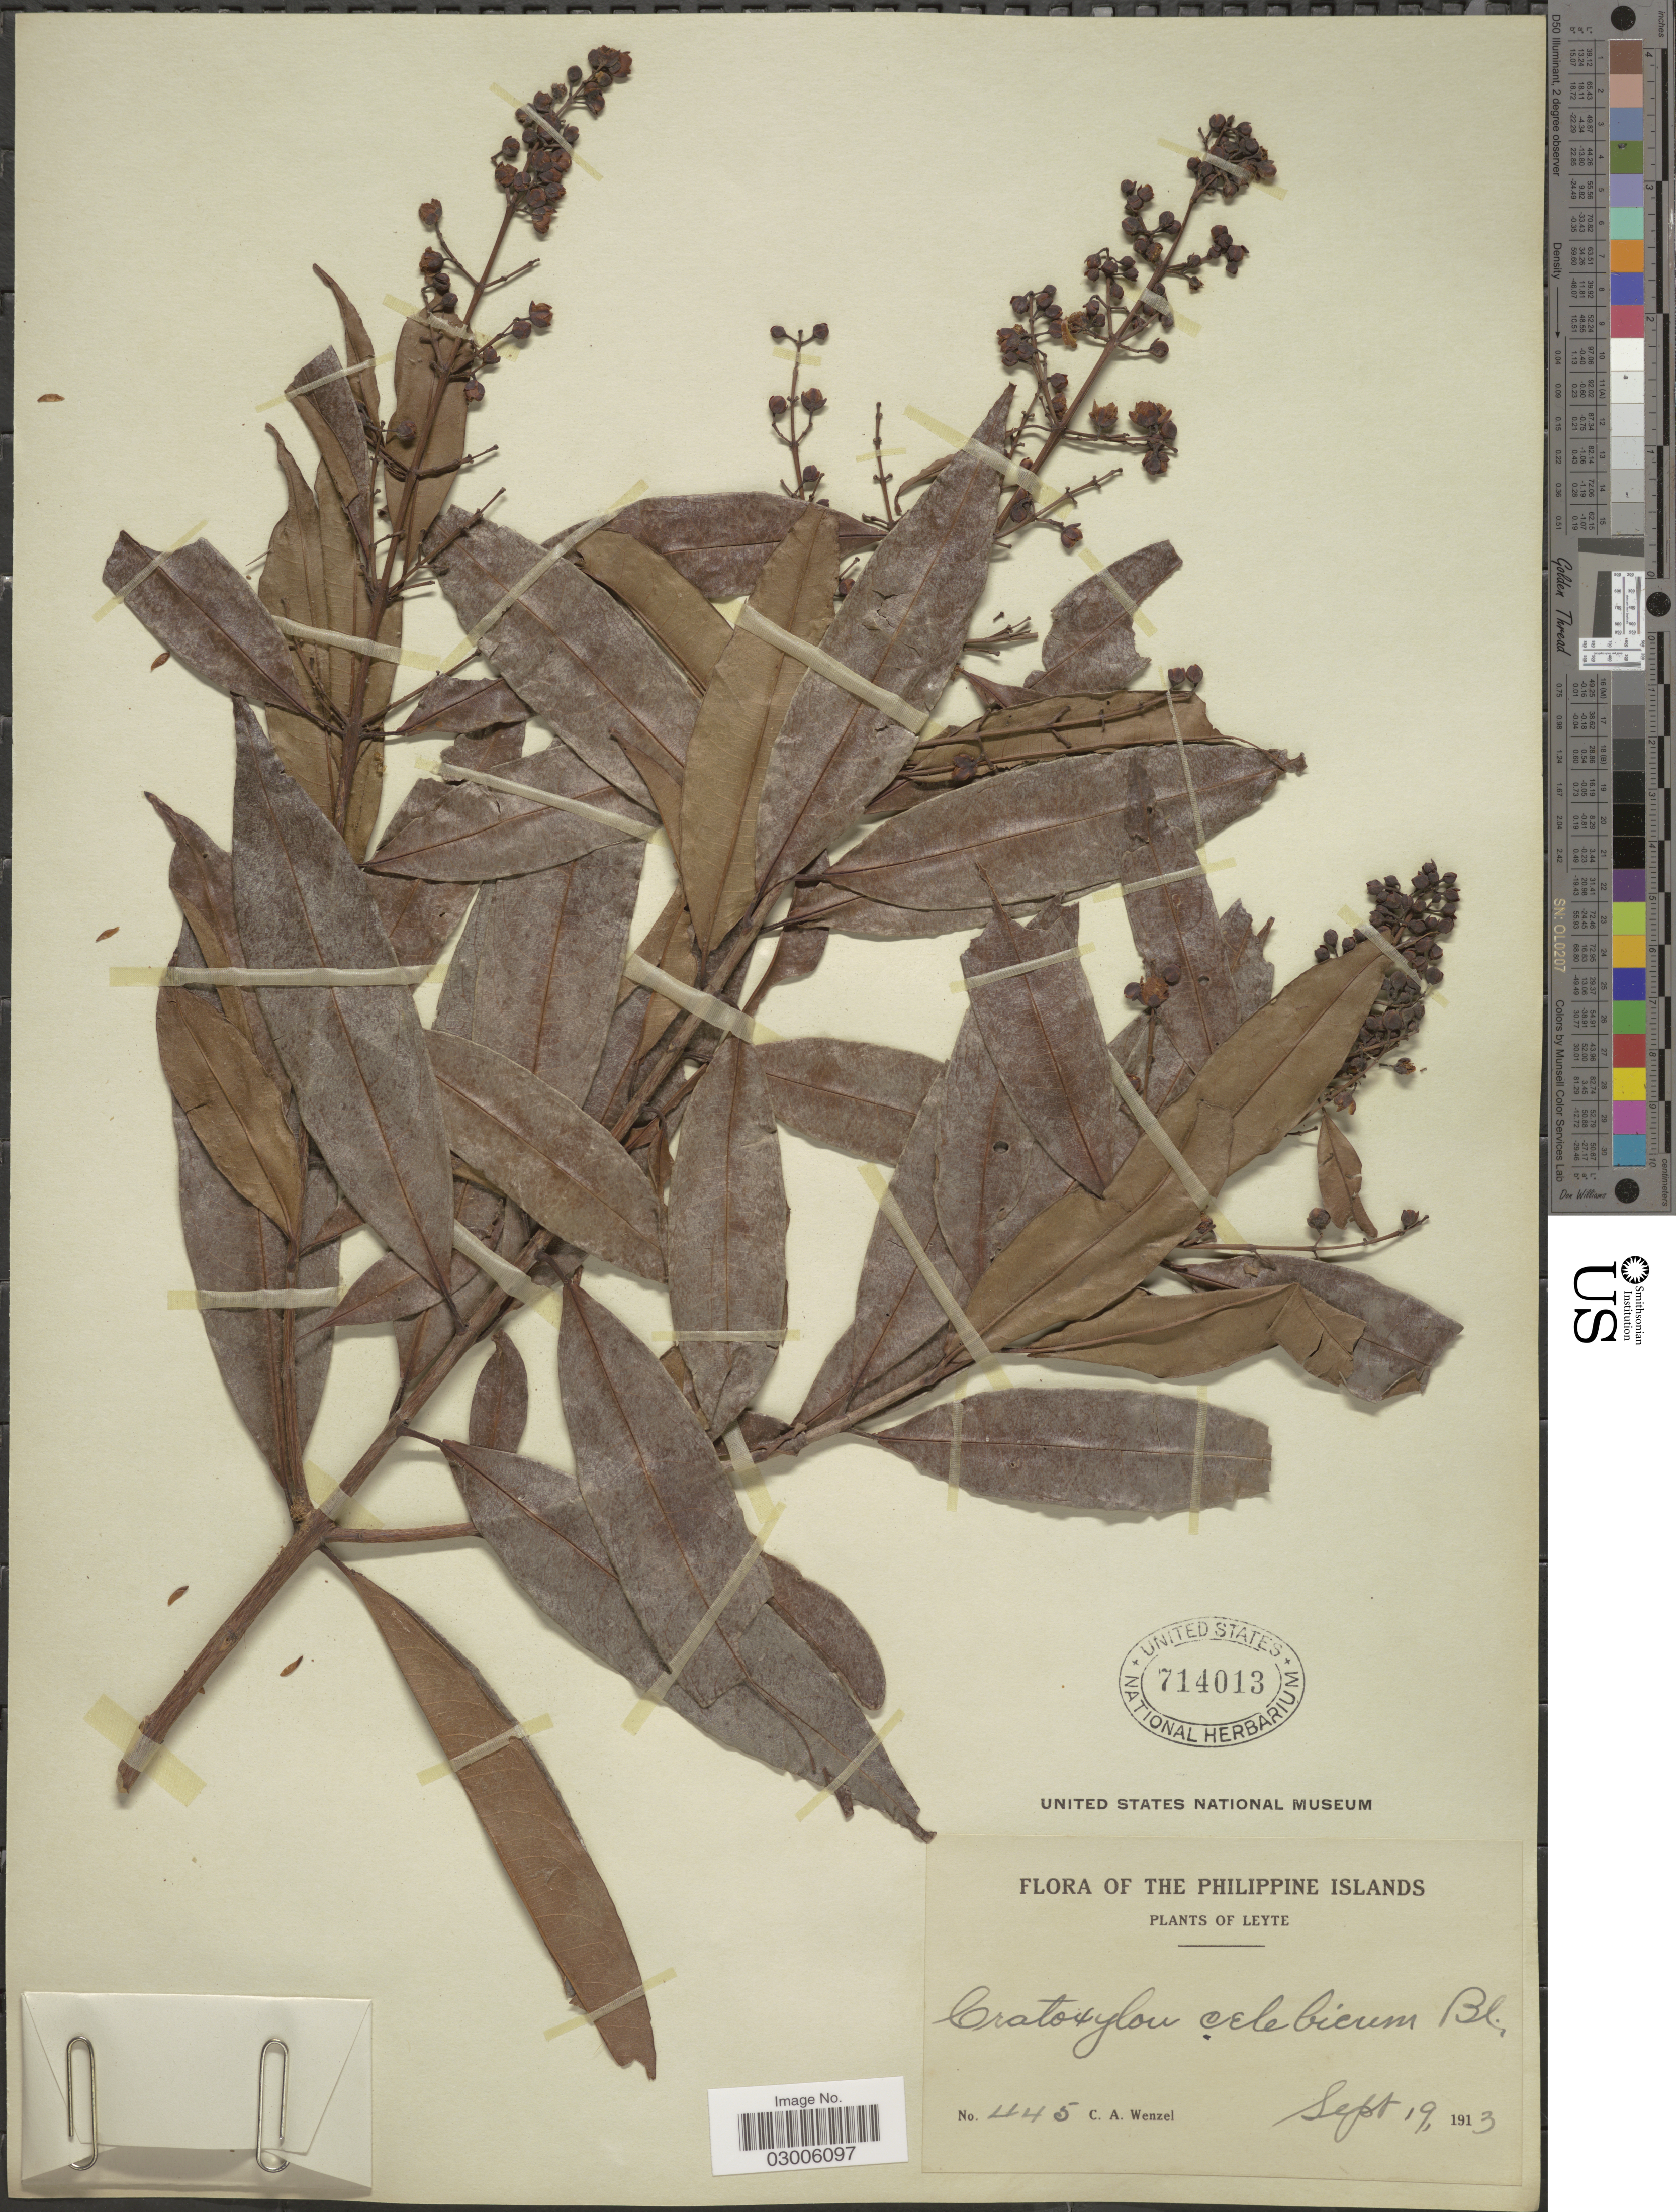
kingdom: Plantae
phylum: Tracheophyta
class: Magnoliopsida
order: Malpighiales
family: Hypericaceae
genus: Cratoxylum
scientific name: Cratoxylum celebicum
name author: Blume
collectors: C. Wenzel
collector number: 445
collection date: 1913-09-19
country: Philippines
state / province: Eastern Visayas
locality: Leyte.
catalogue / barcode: US 714013